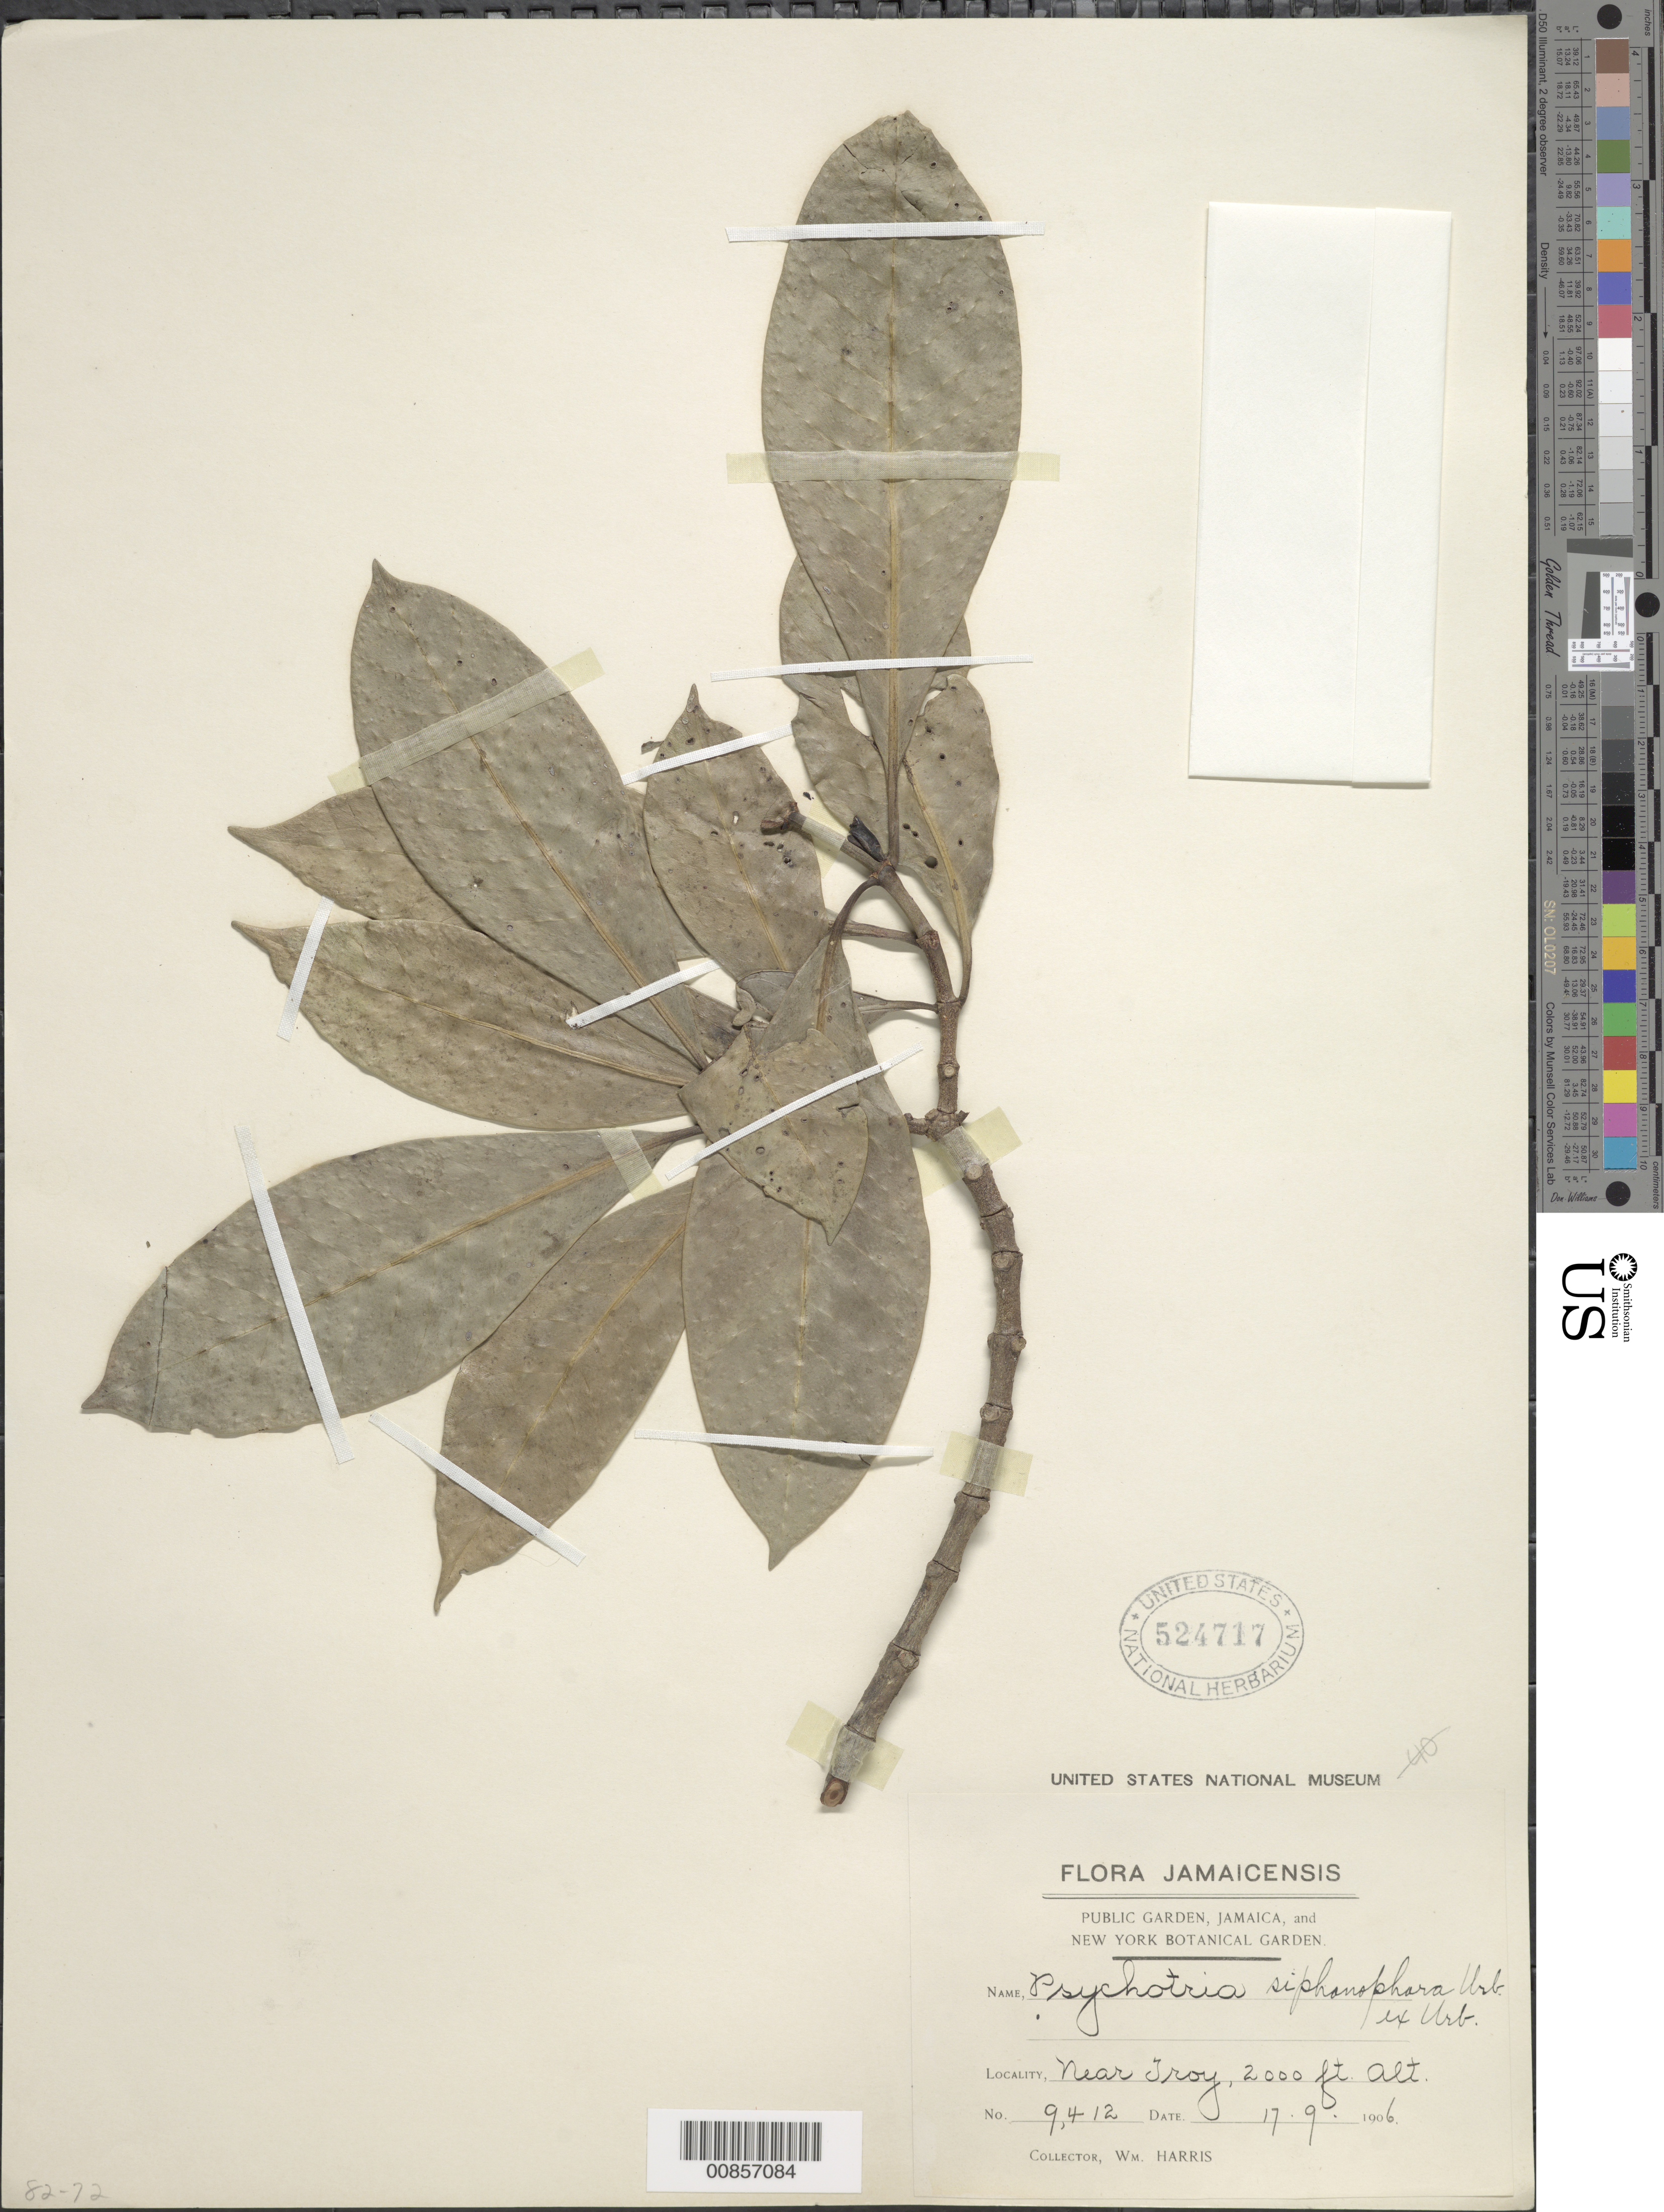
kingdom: Plantae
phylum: Tracheophyta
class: Magnoliopsida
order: Gentianales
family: Rubiaceae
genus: Psychotria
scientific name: Psychotria siphonophora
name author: Urb. ex Urb.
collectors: W. H. Harris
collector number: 9412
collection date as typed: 17 Sep 1906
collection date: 1906-09-17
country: Jamaica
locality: Near Troy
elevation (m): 610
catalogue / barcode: US 524717